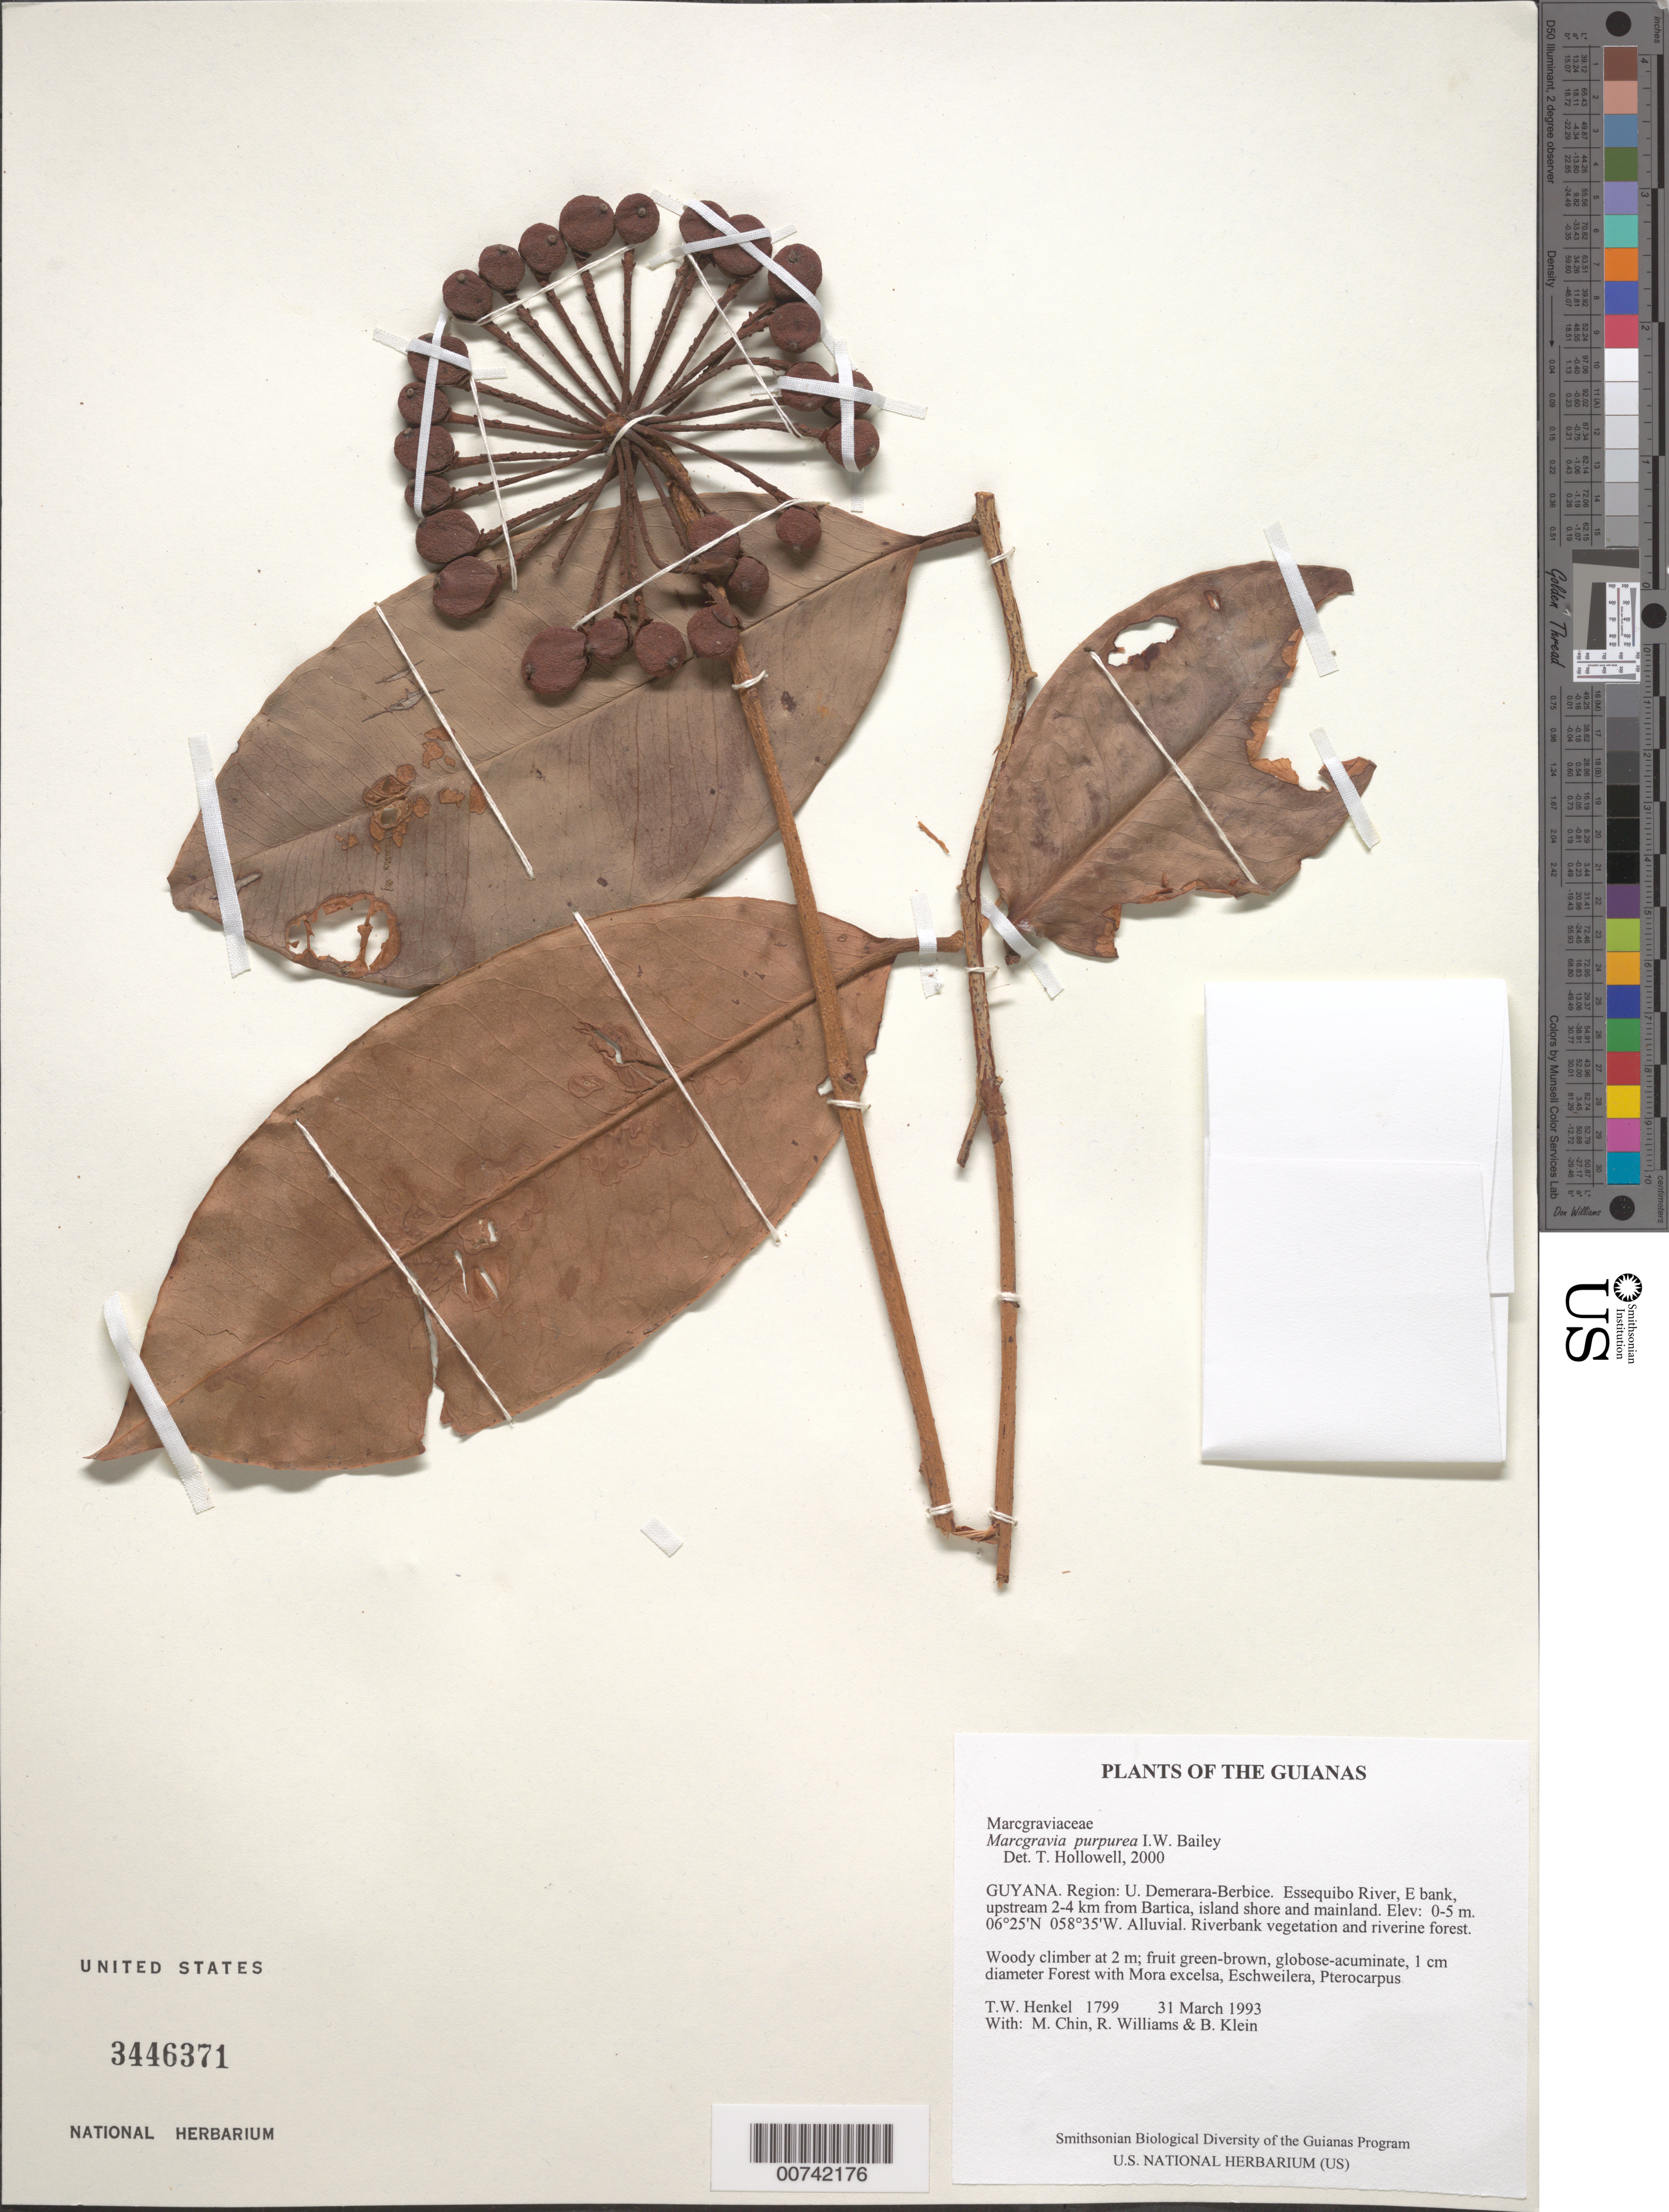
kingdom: Plantae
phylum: Tracheophyta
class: Magnoliopsida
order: Ericales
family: Marcgraviaceae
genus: Marcgravia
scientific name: Marcgravia purpurea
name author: I.W. Bailey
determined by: Hollowell, T. H., (BOT), Smithsonian Institution - National Museum of Natural History (UNITED STATES)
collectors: T. Henkel, M. Chin, R. Williams & B. Klein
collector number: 1799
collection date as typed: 31 March 1993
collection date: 1993-03-31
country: Guyana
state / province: U. Demerara-Berbice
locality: Essequibo River, E bank, upstream 2-4 km from Bartica, island shore and mainland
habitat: Alluvial. Riverbank vegetation and riverine forest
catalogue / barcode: US 3446371